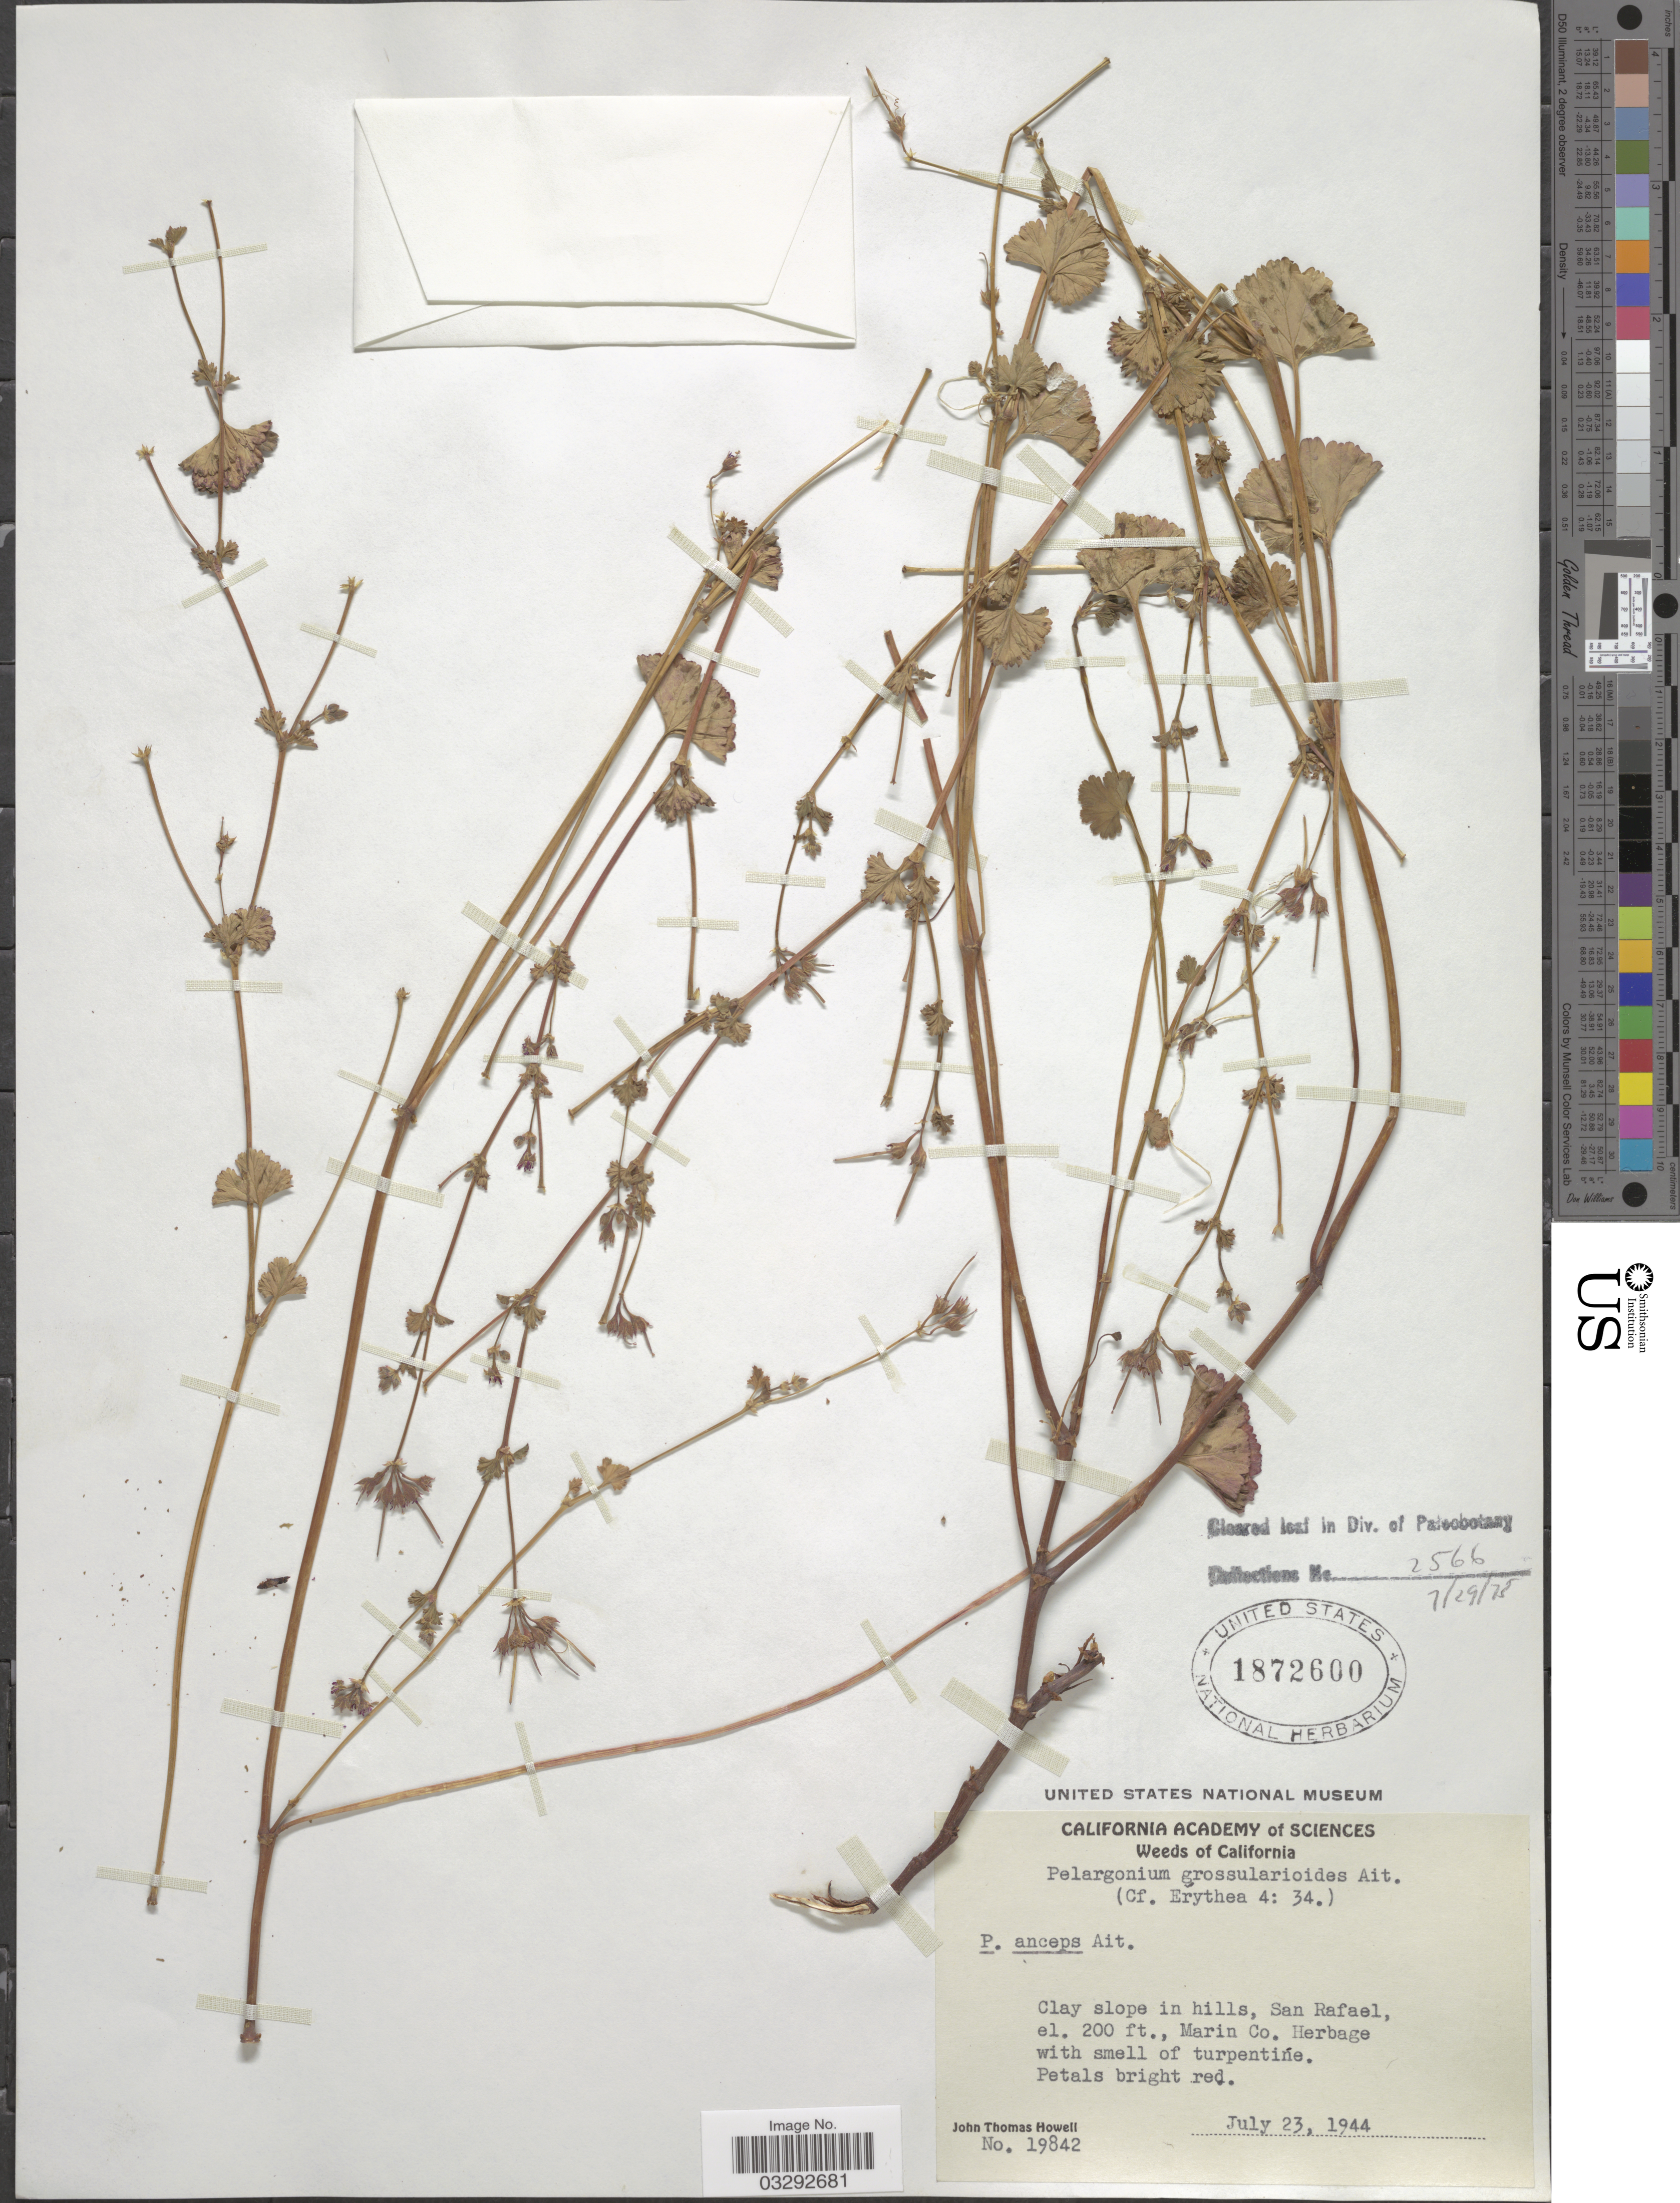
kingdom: Plantae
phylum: Tracheophyta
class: Magnoliopsida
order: Geraniales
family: Geraniaceae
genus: Pelargonium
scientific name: Pelargonium sp.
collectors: J. T. Howell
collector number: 19842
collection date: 1944-07-23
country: United States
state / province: California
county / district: Marin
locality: Clay slope in hills, San Rafael. Marin Co.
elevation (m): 61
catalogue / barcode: US 1872600